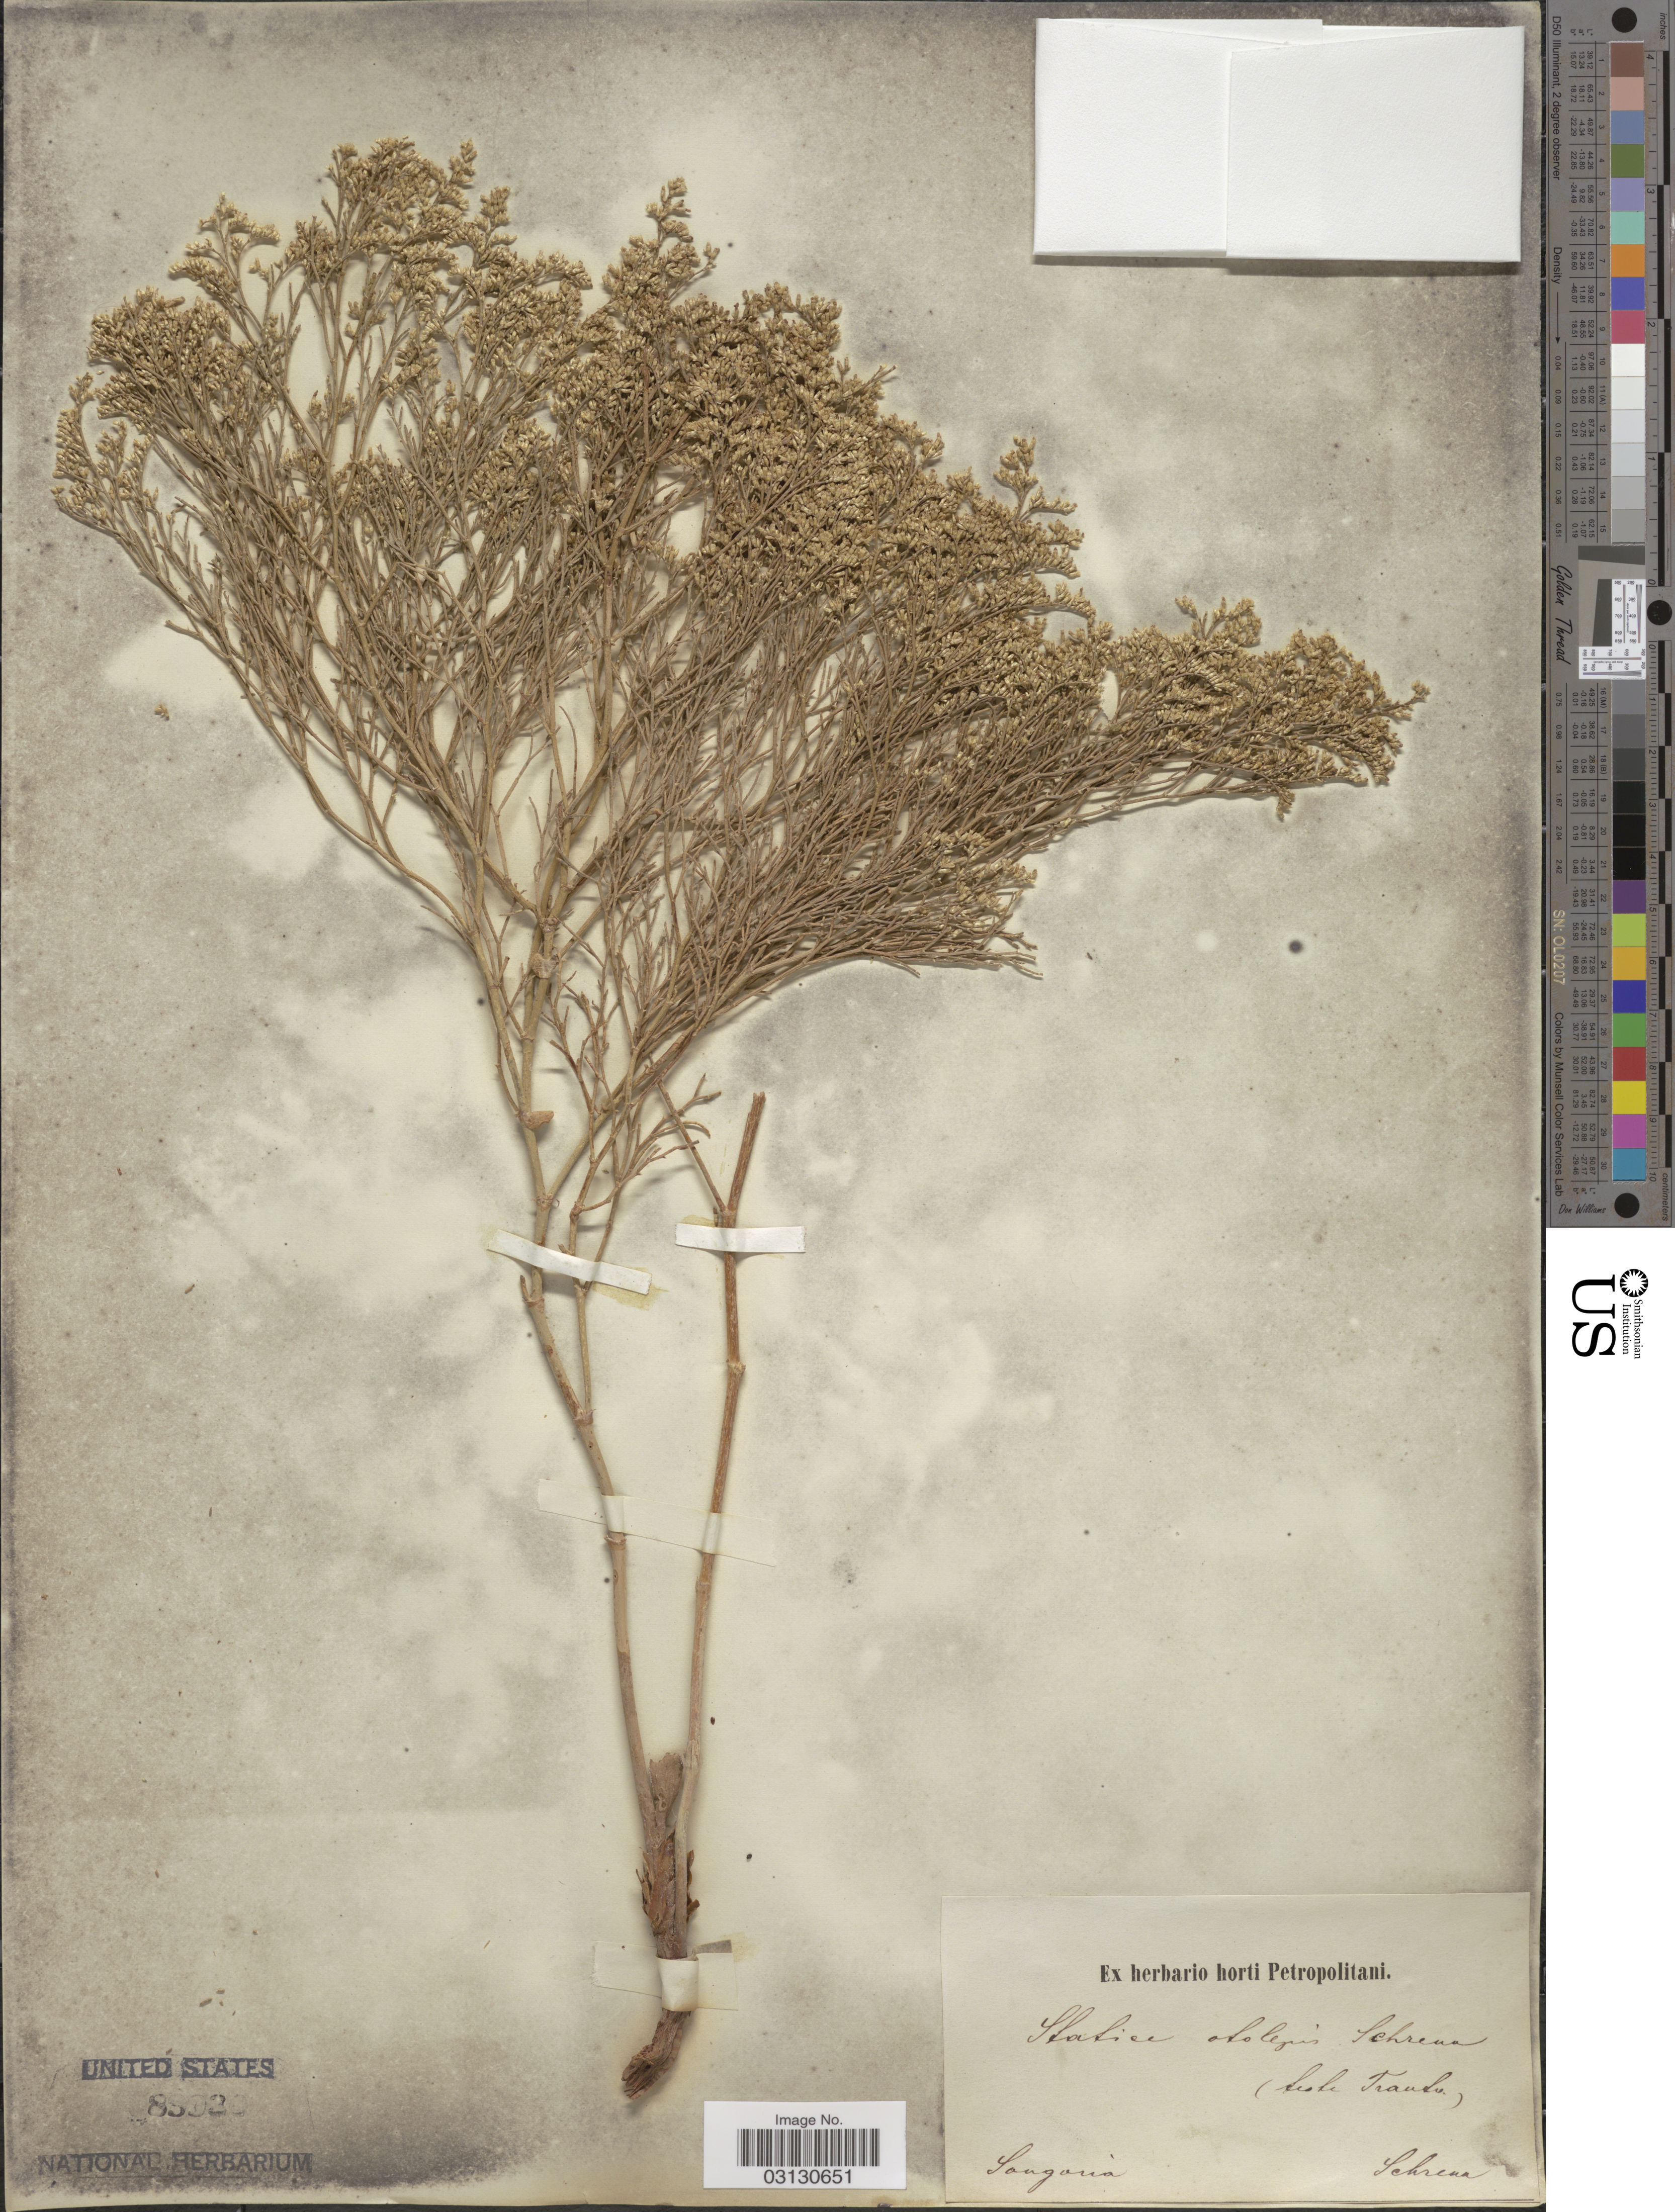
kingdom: Plantae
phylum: Tracheophyta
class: Magnoliopsida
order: Caryophyllales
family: Plumbaginaceae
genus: Limonium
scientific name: Limonium otolepis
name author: (Schrenk) Kuntze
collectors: A.G. Schrenk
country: Kazakhstan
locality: Songoria.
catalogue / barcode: US 89920